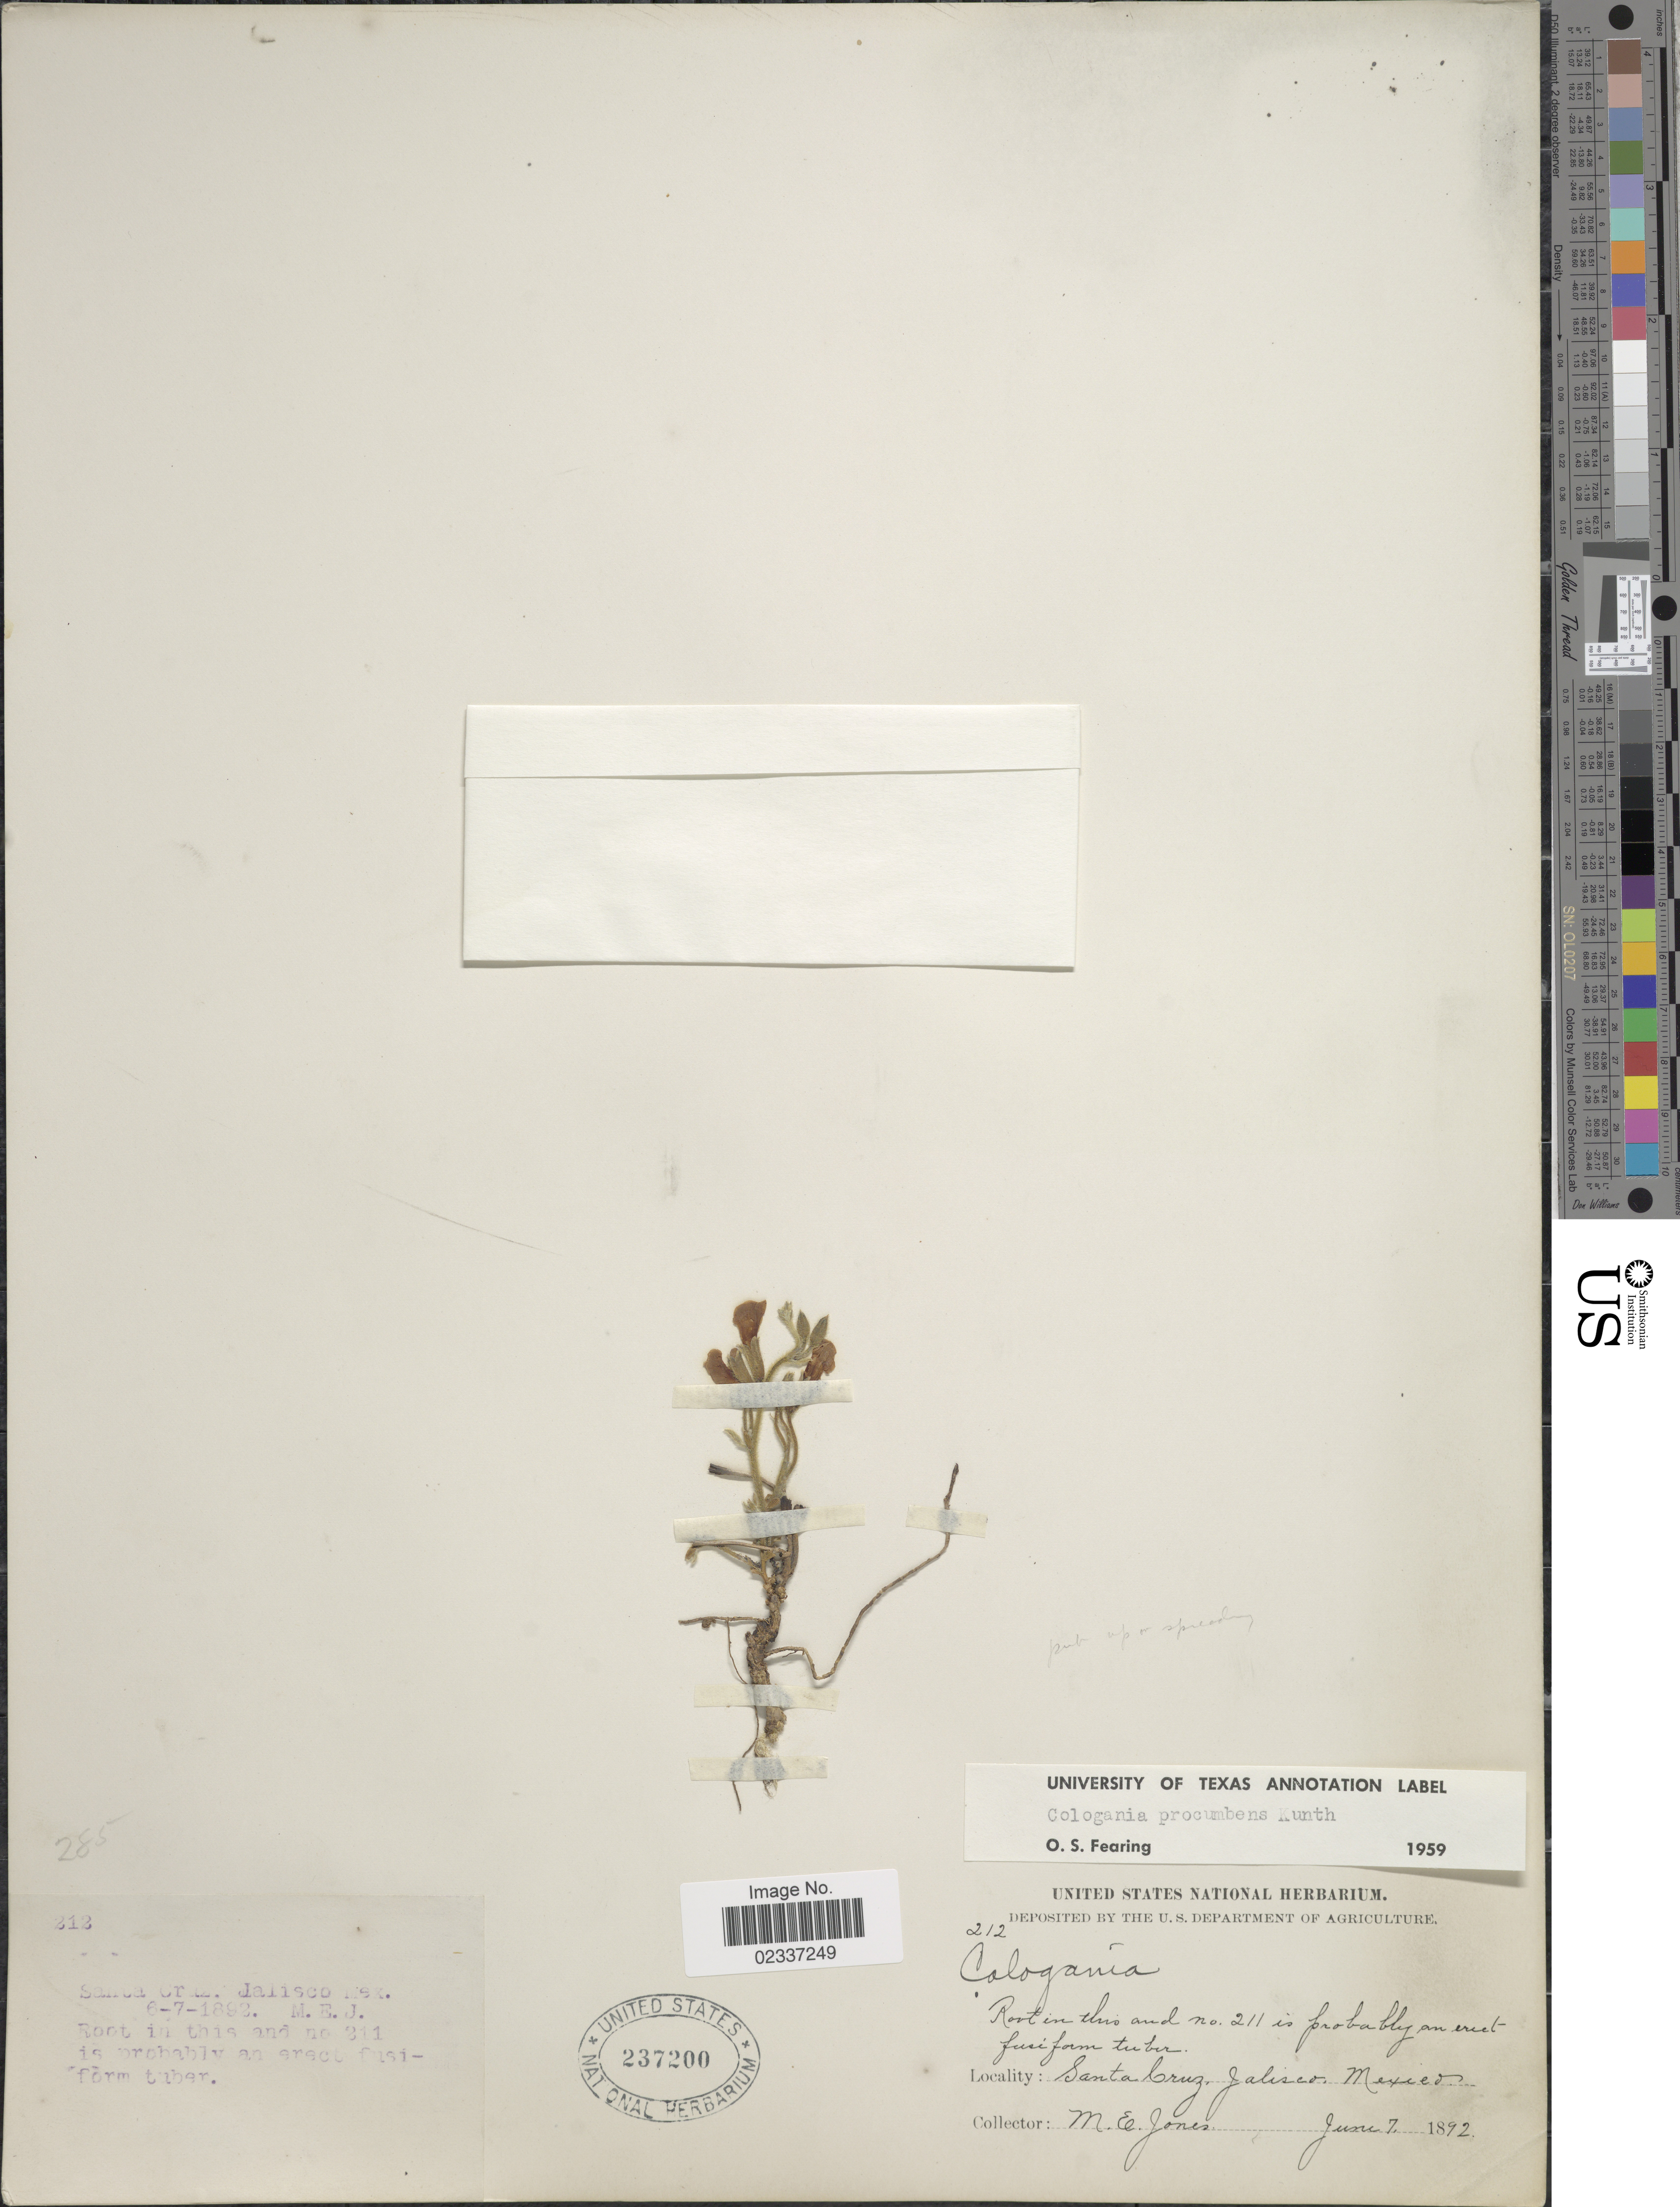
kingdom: Plantae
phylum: Tracheophyta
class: Magnoliopsida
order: Fabales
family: Fabaceae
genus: Cologania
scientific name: Cologania procumbens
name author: Kunth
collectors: M. E. Jones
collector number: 212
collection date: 1892-06-07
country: Mexico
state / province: Jalisco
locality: Santa Cruz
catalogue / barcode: US 237200